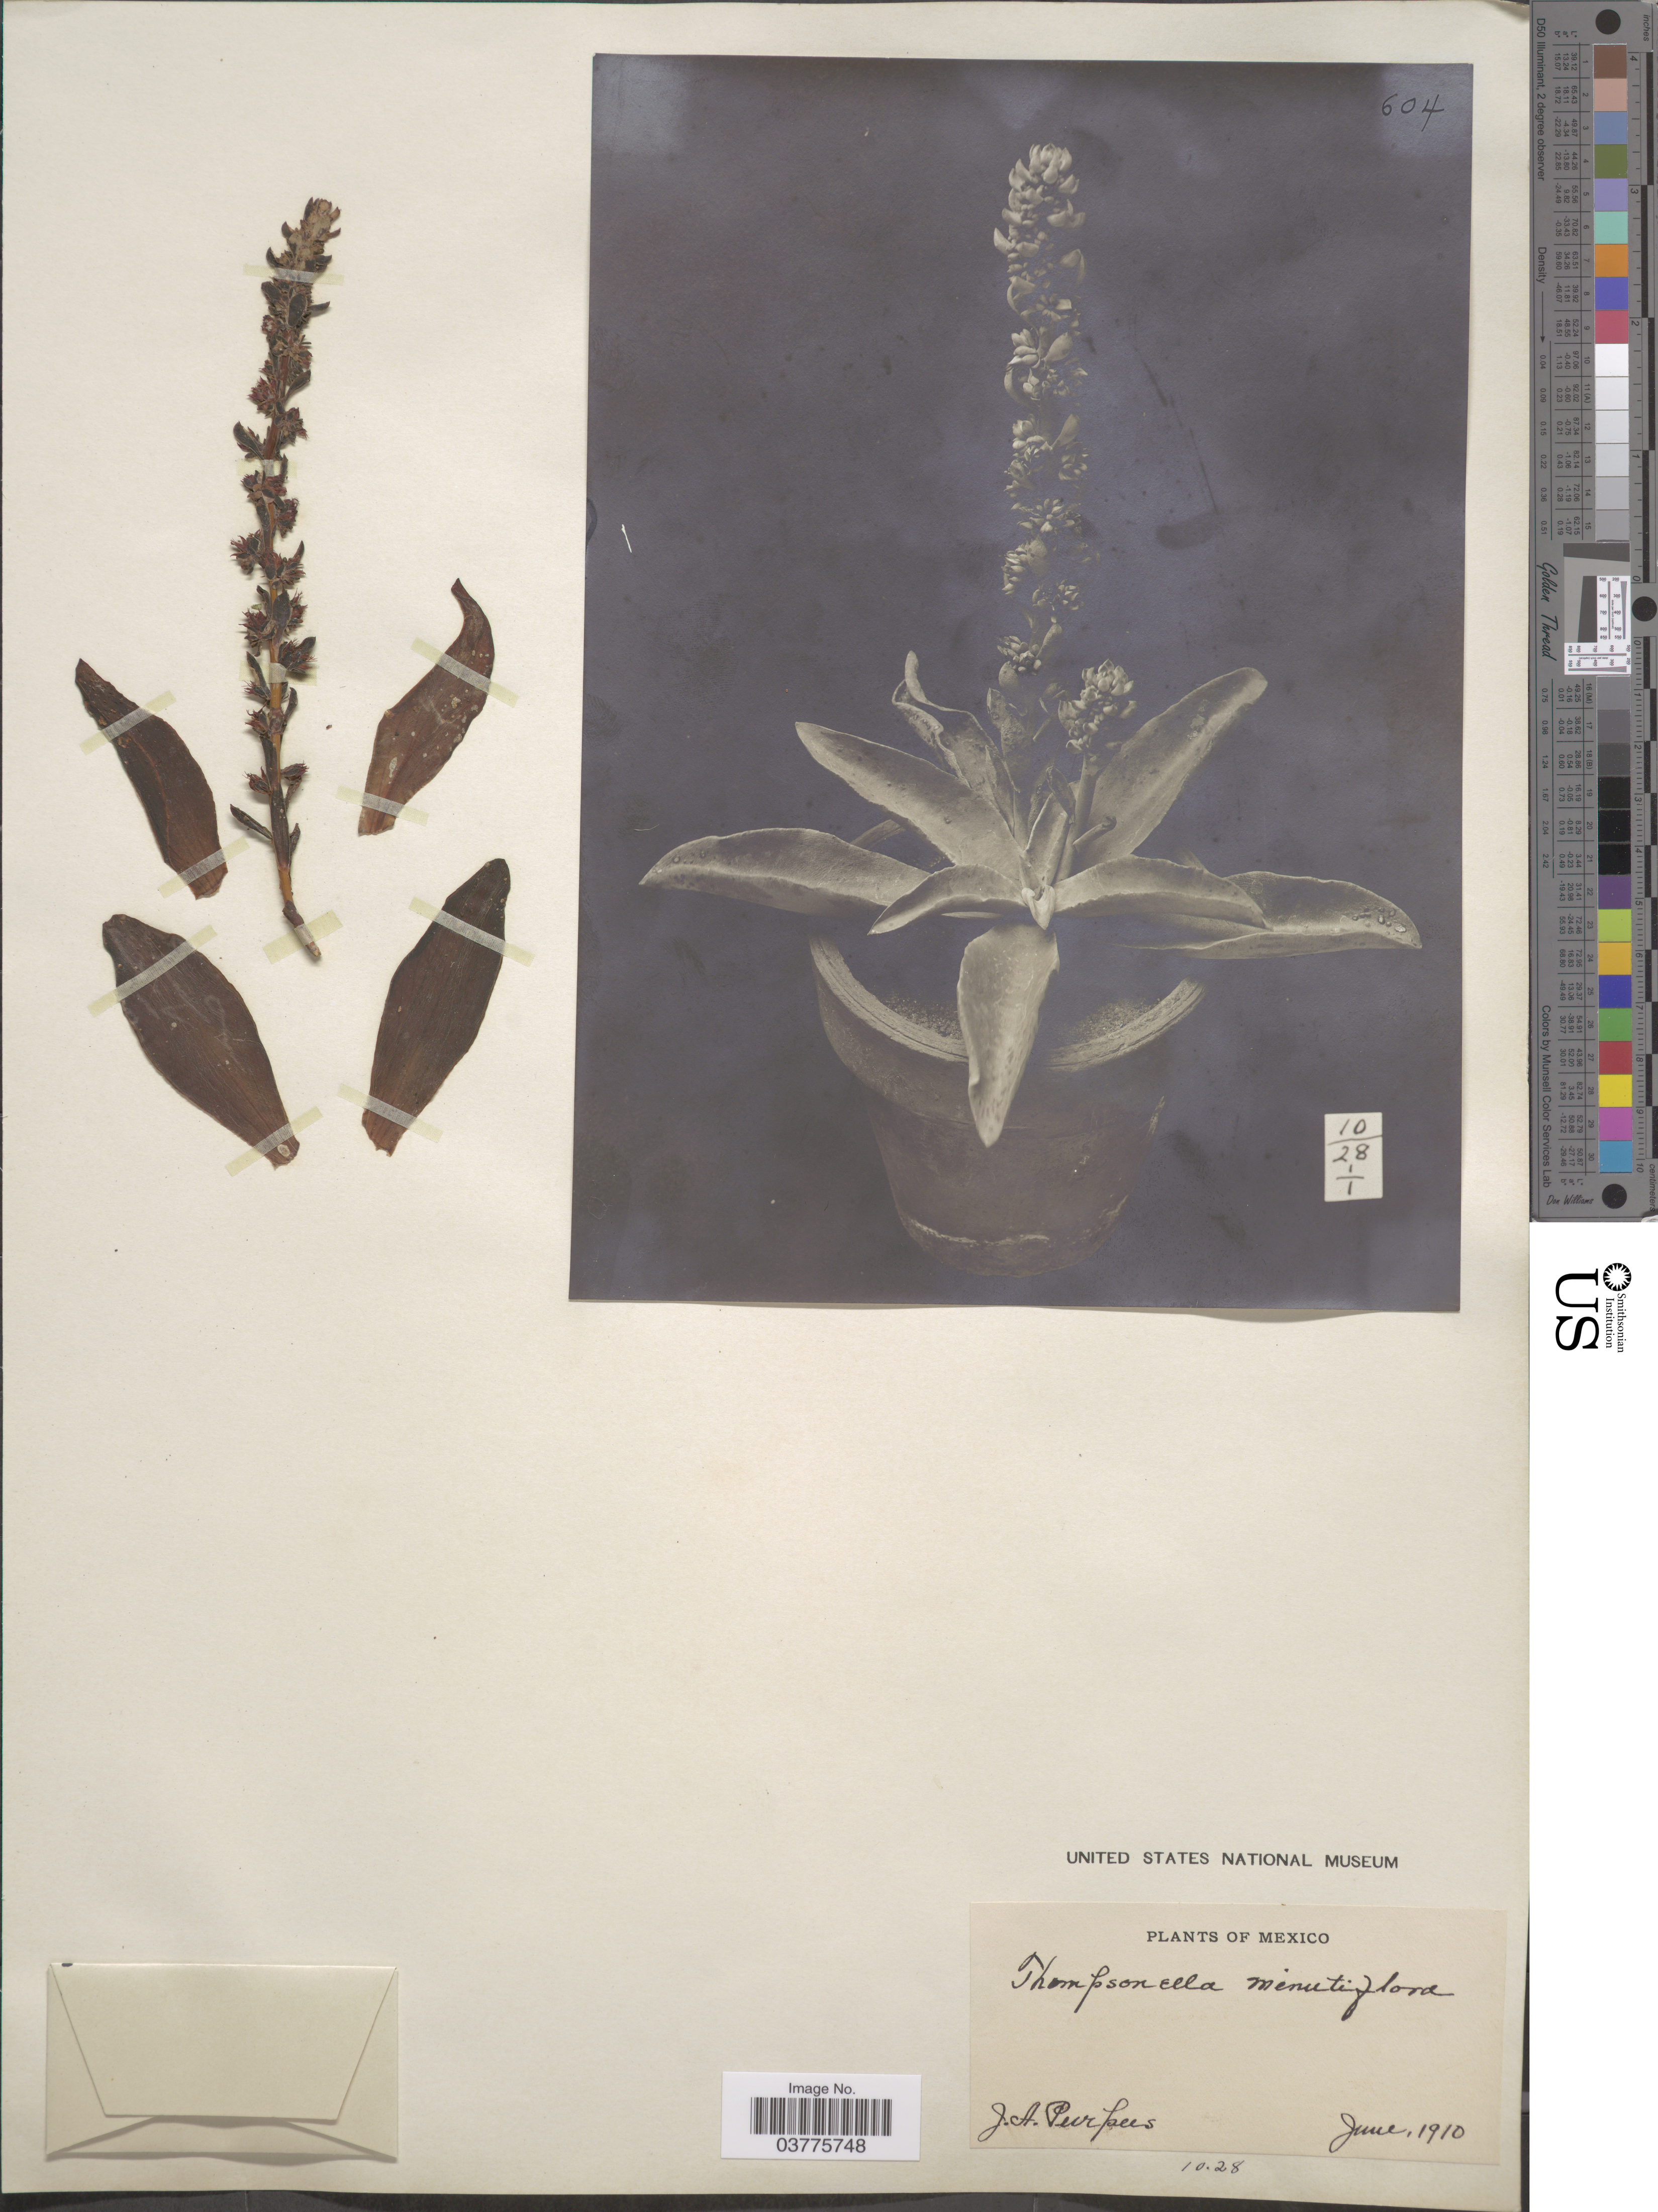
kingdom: Plantae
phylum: Tracheophyta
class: Magnoliopsida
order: Saxifragales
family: Crassulaceae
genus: Thompsonella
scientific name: Thompsonella minutiflora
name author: (Rose) Britton & Rose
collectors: J. A. Purpus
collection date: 1910-06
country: Mexico